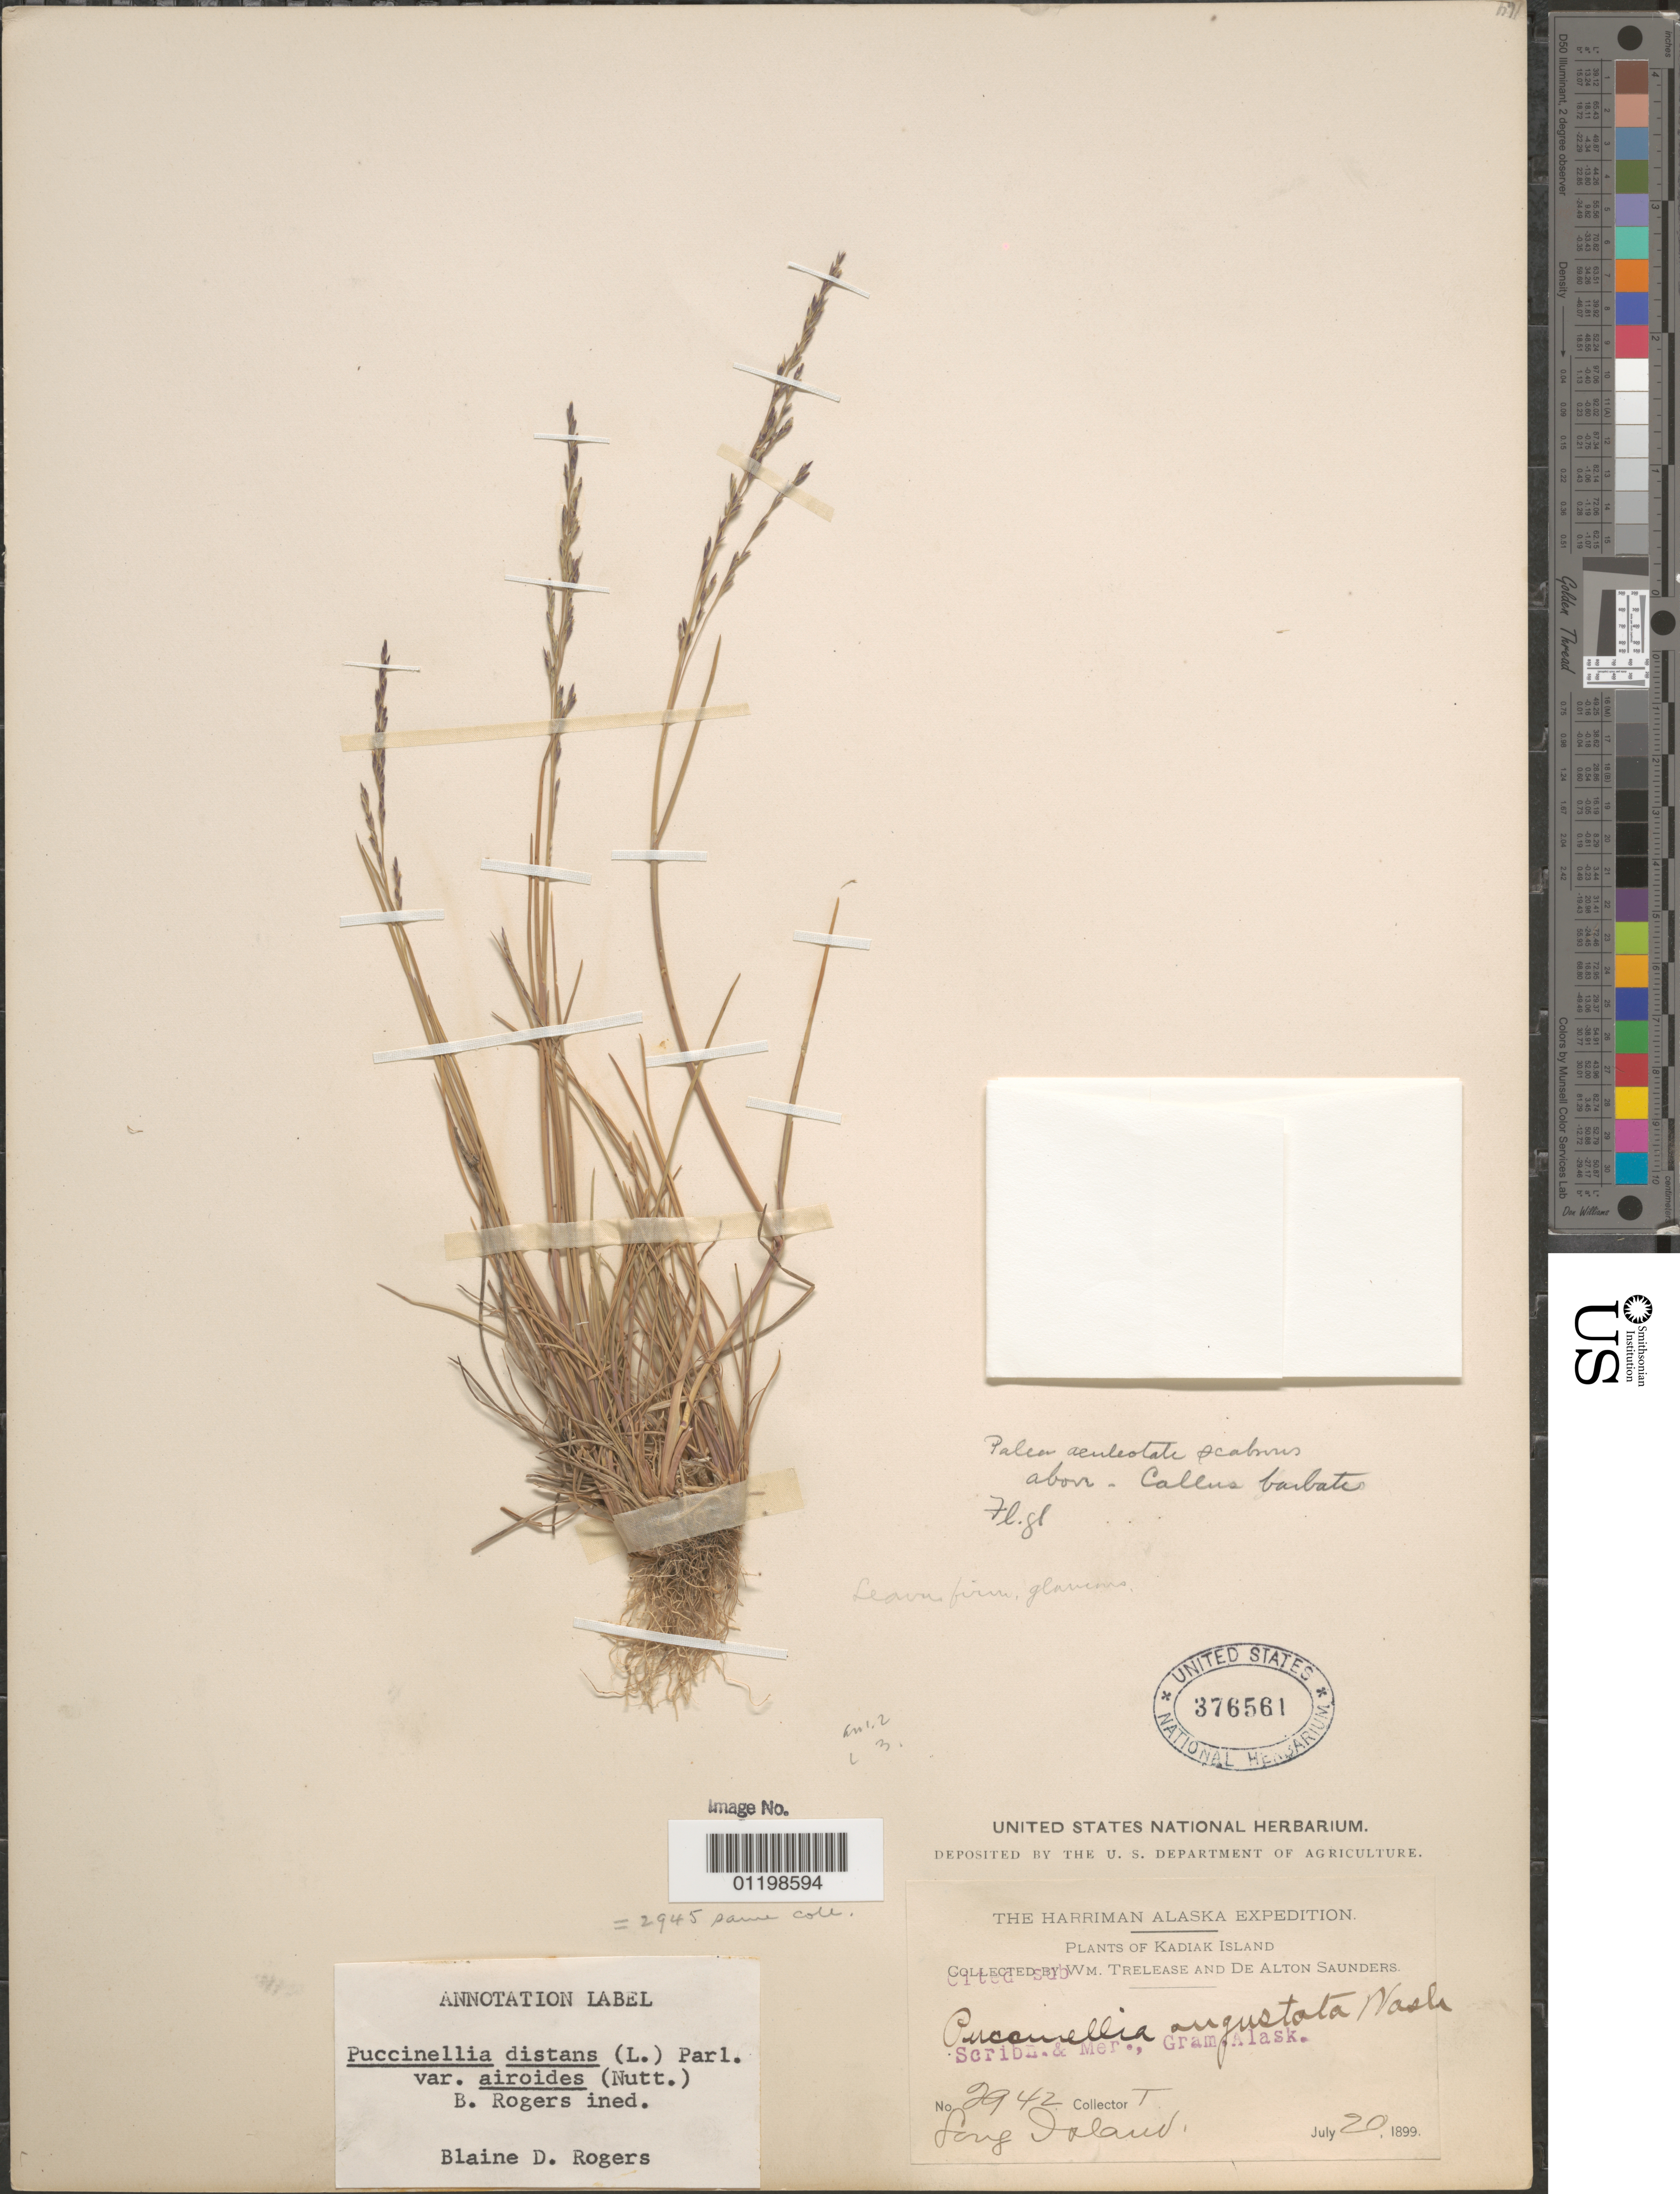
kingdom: Plantae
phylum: Tracheophyta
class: Liliopsida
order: Poales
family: Poaceae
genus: Puccinellia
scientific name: Puccinellia distans var airoides ined.?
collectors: W. Trelease & D. Saunders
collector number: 2942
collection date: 1899-07-20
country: United States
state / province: Alaska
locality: Kadiak, Long Island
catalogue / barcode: US 376561